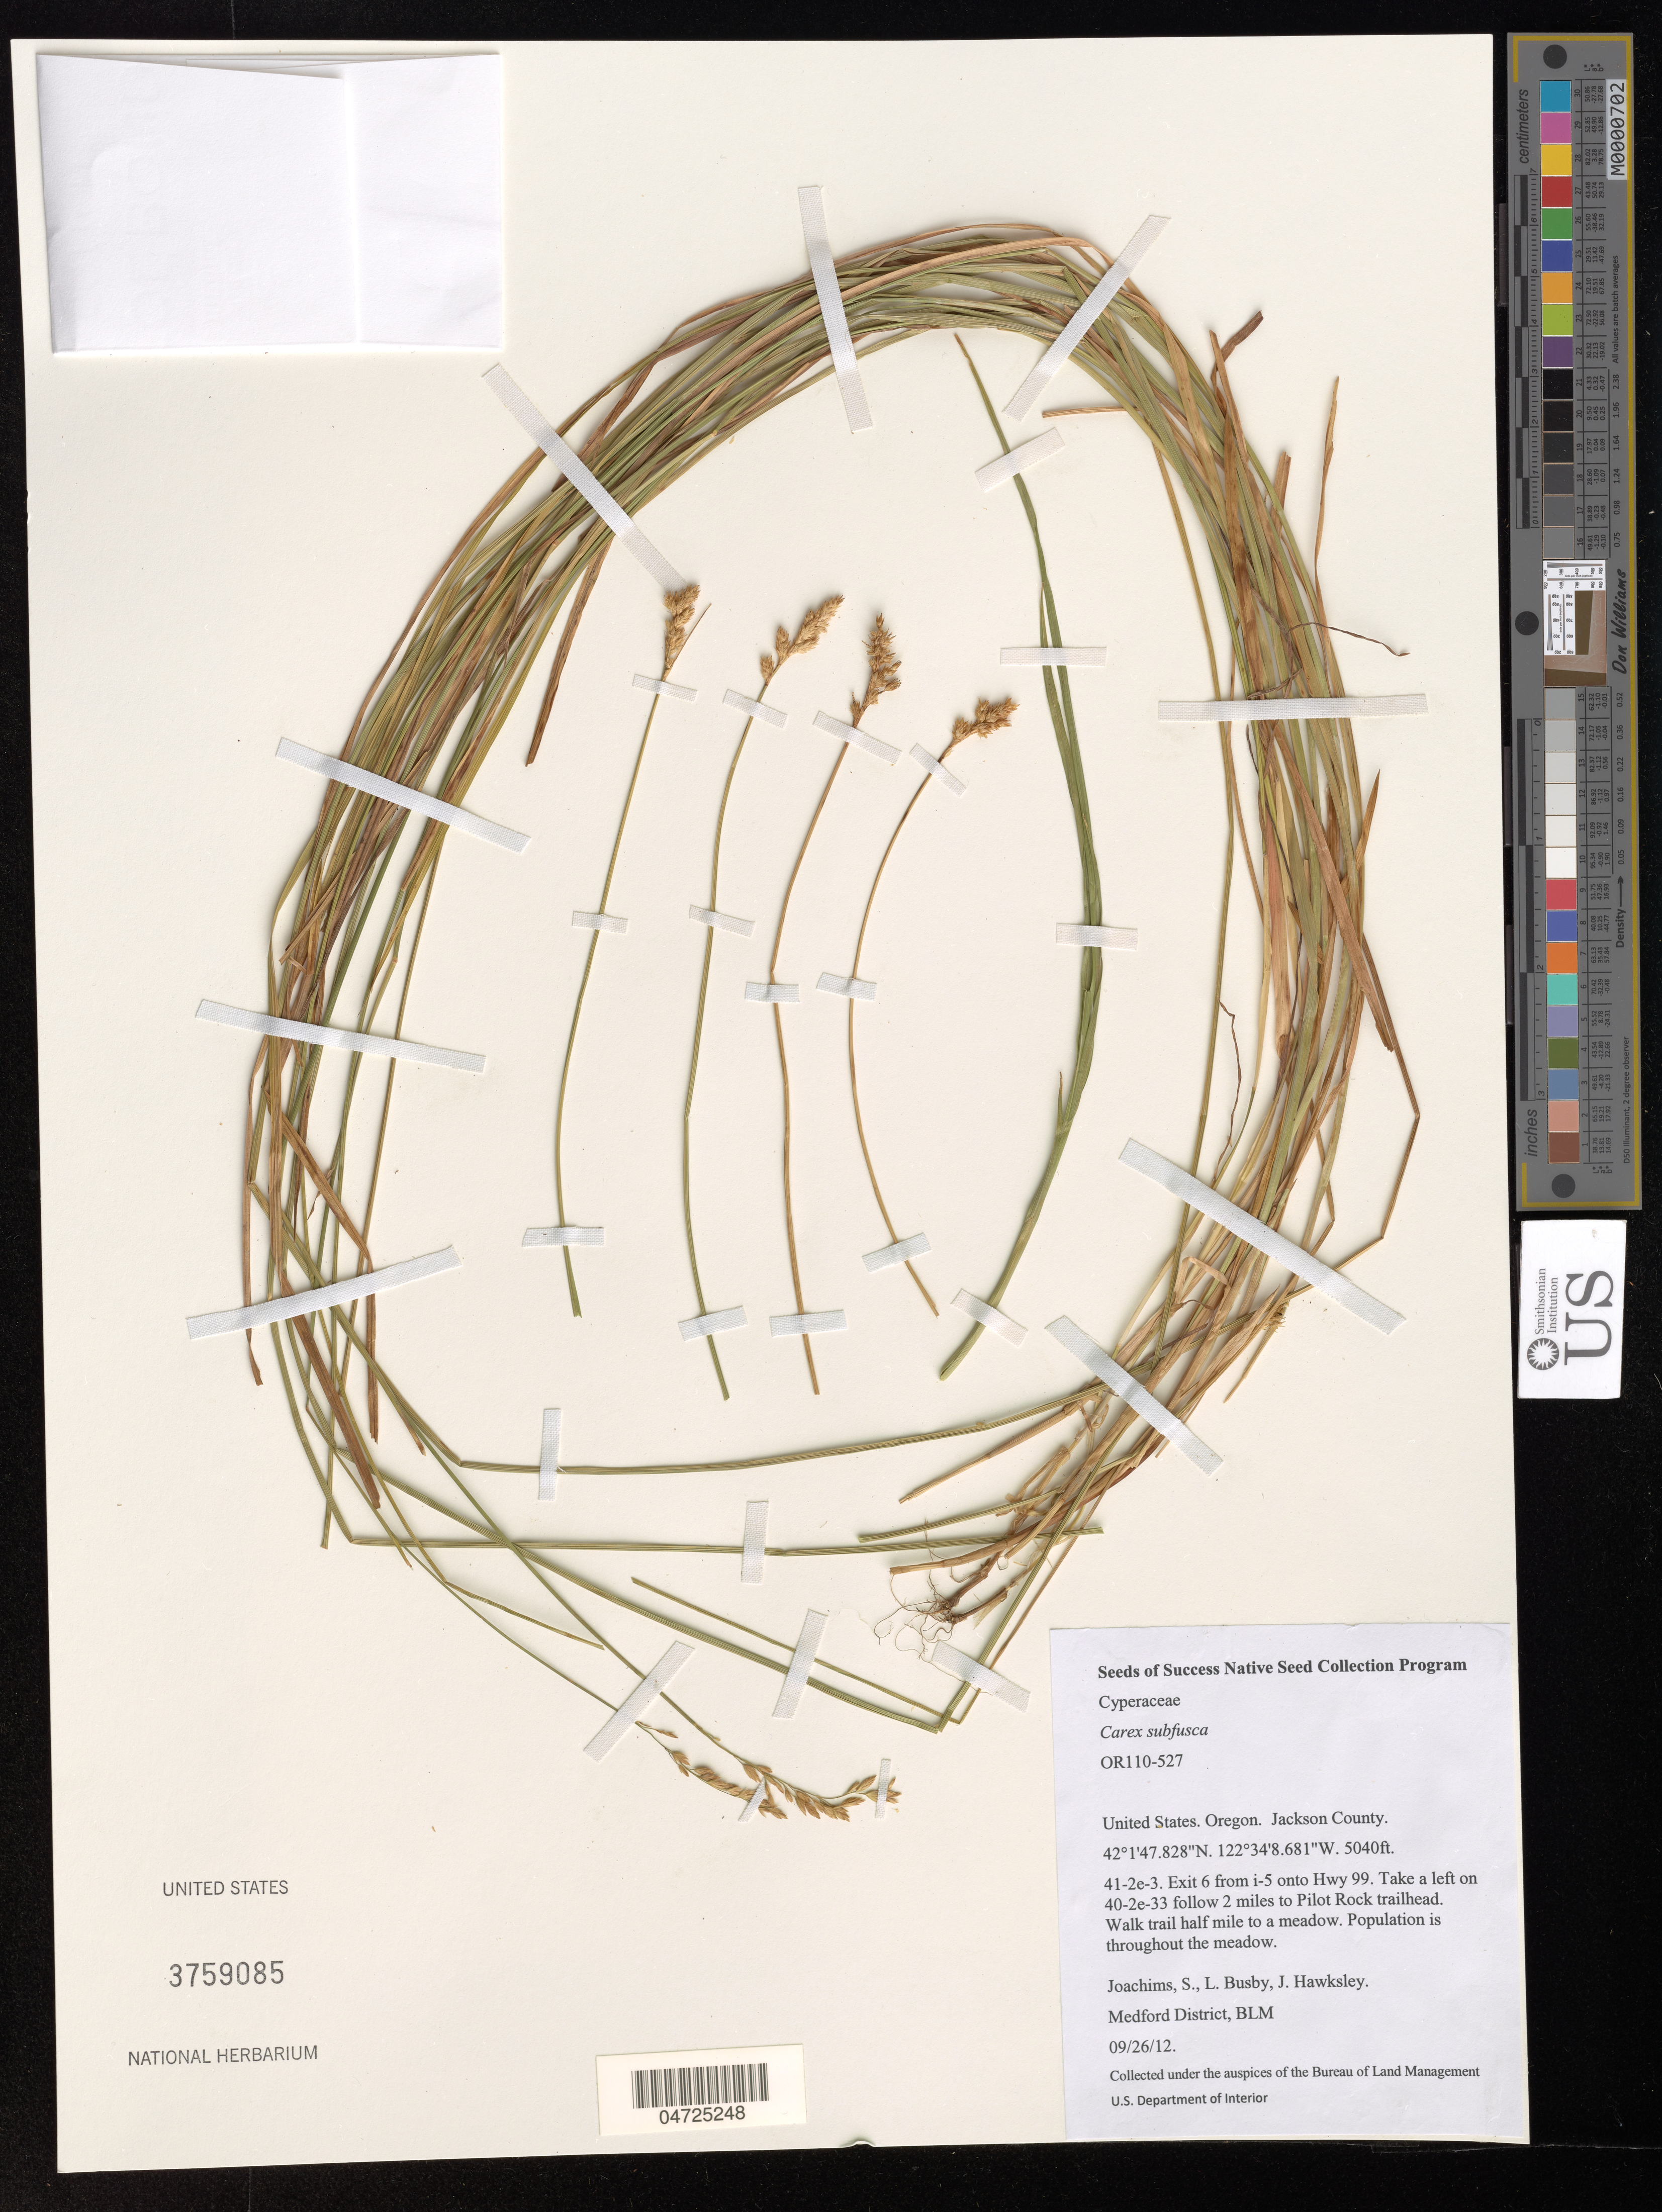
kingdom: Plantae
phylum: Tracheophyta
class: Liliopsida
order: Poales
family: Cyperaceae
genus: Carex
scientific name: Carex subfusca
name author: W. Boott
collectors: S. Joachims, L. Busby & J. Hawksley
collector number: OR110-527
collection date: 2012-09-26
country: United States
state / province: Oregon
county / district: Jackson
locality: Jackson County. 41-2e-3. Exit 6 from i-5 onto Hwy 99. Take a left on 40-2e-33 follow 2 miles to Pilot Rock trailhead. Walk trail half mile to a meadow.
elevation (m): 1536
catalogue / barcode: US 3759085